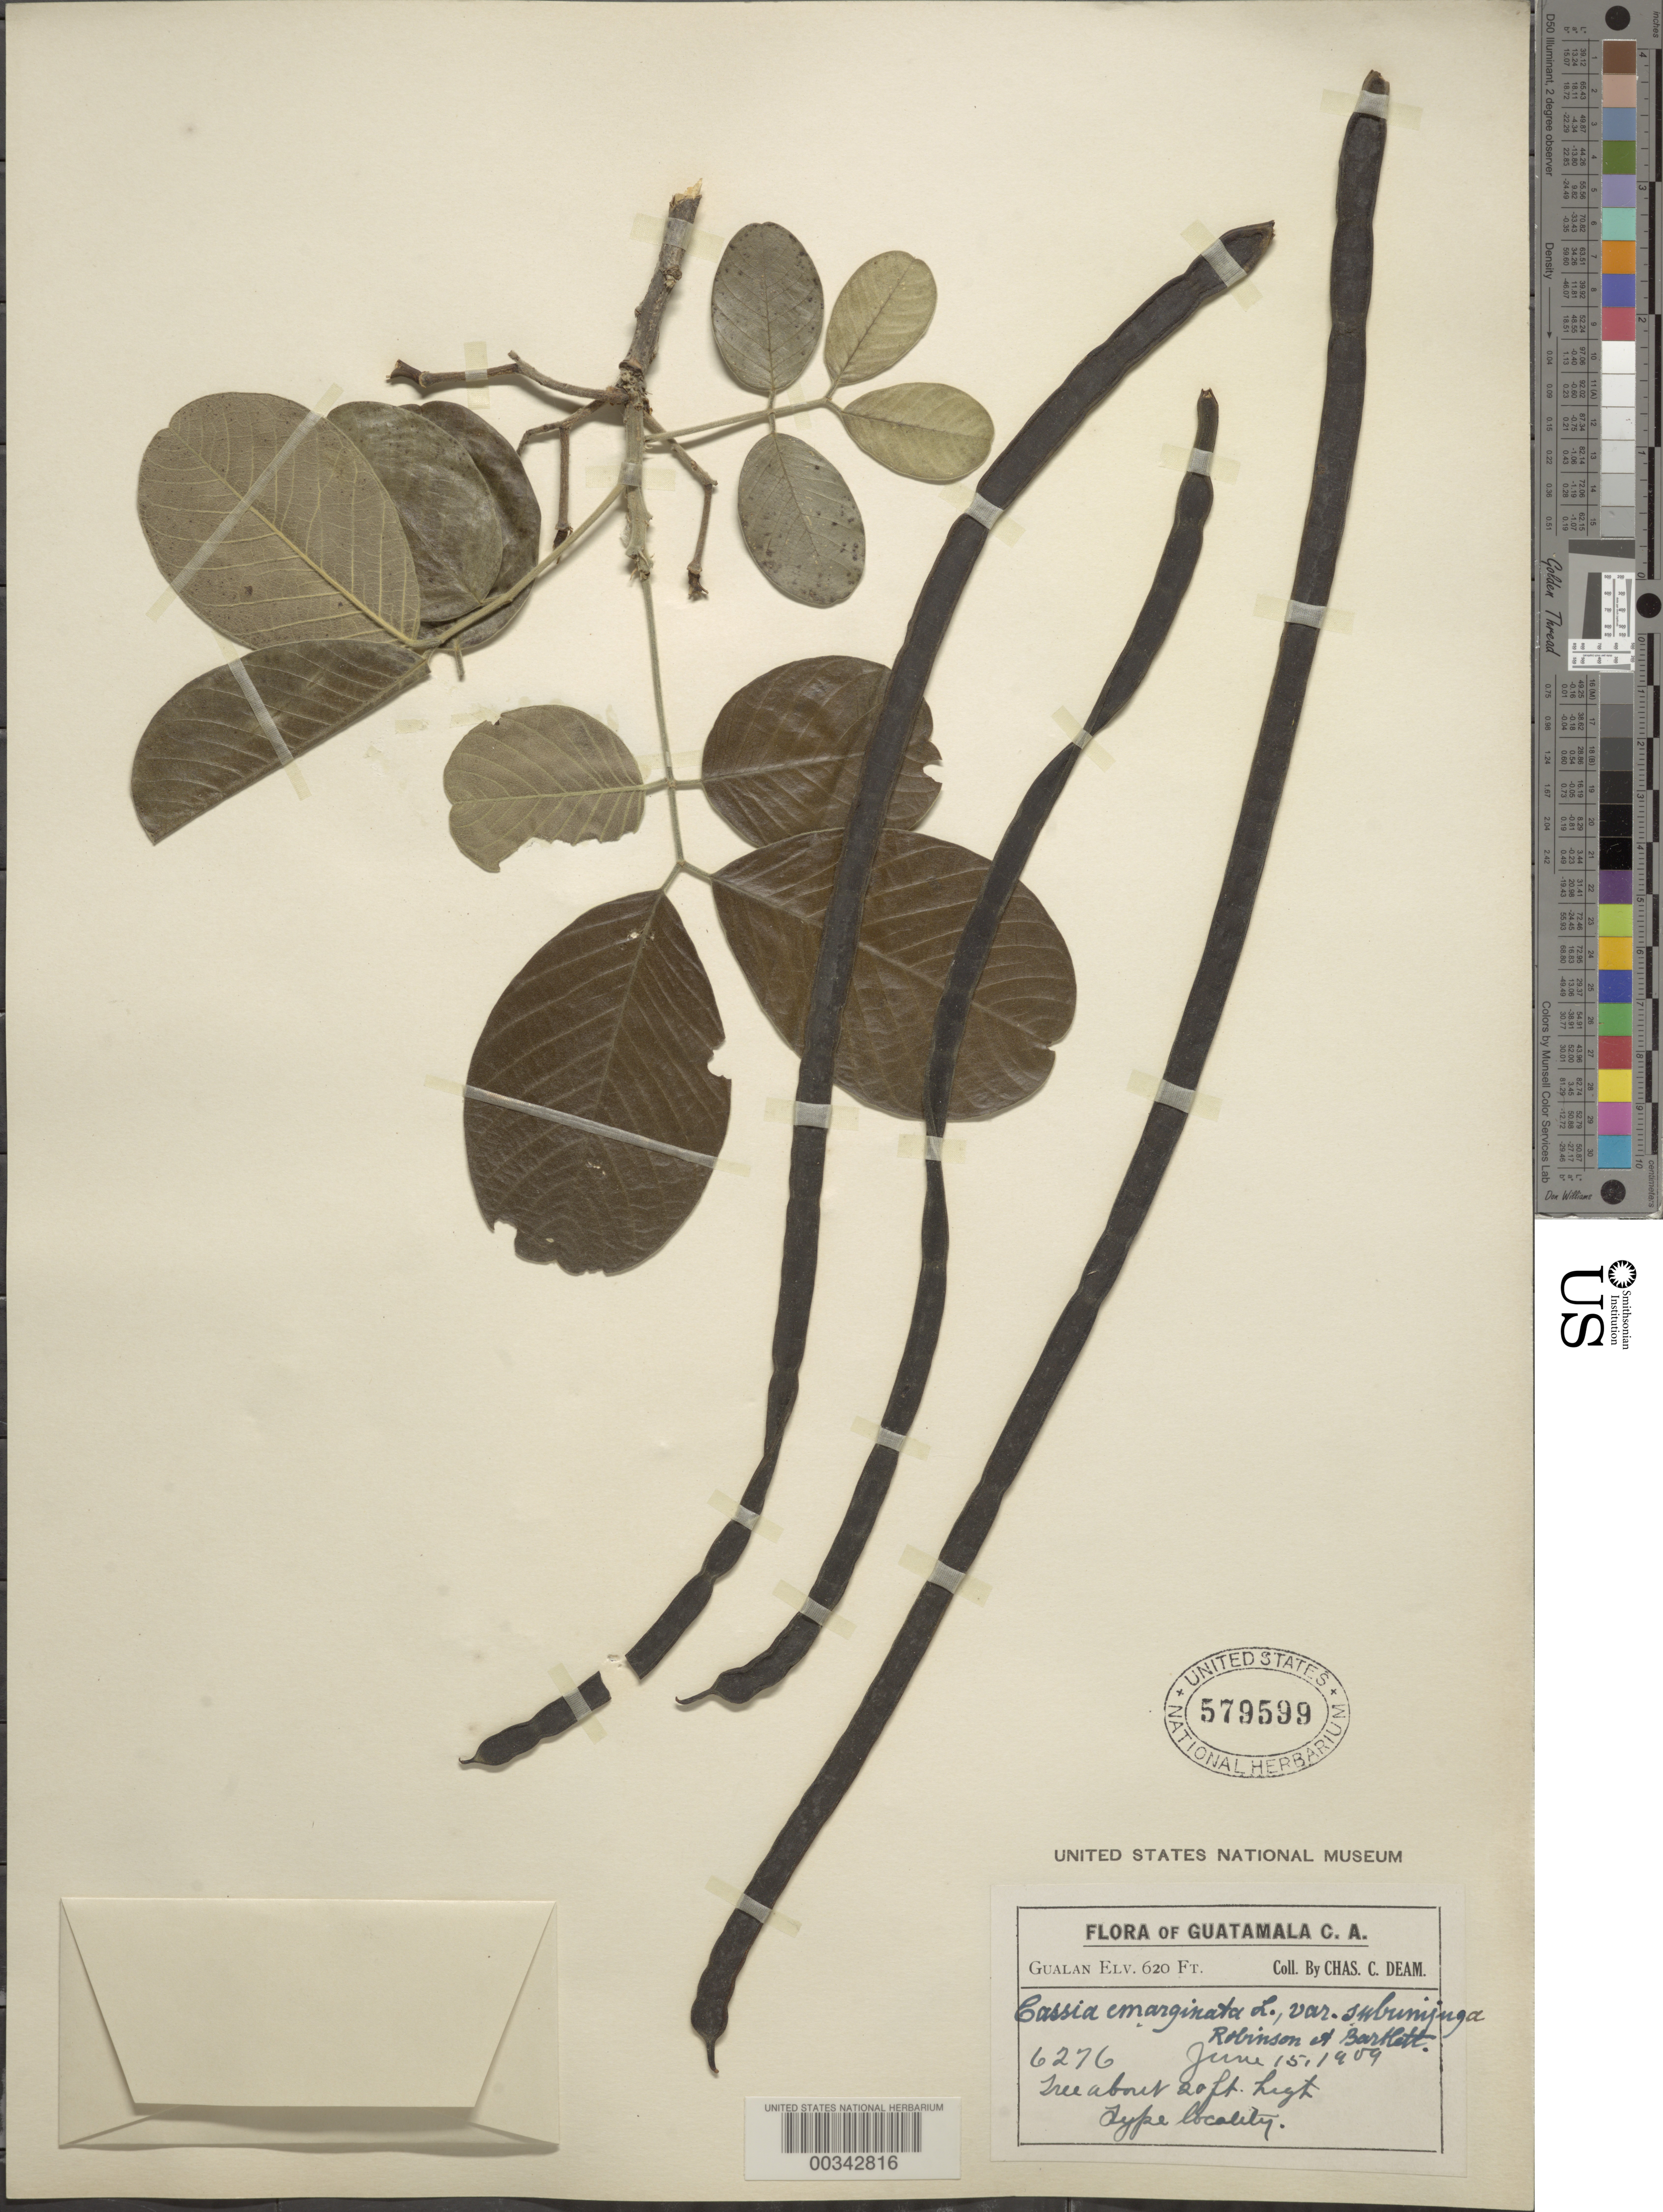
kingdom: Plantae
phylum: Tracheophyta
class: Magnoliopsida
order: Fabales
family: Fabaceae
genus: Senna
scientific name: Senna emarginata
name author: L.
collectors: C. C. Deam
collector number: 6276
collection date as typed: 15 Jun 1909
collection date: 1909-06-15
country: Guatemala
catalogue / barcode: US 579599